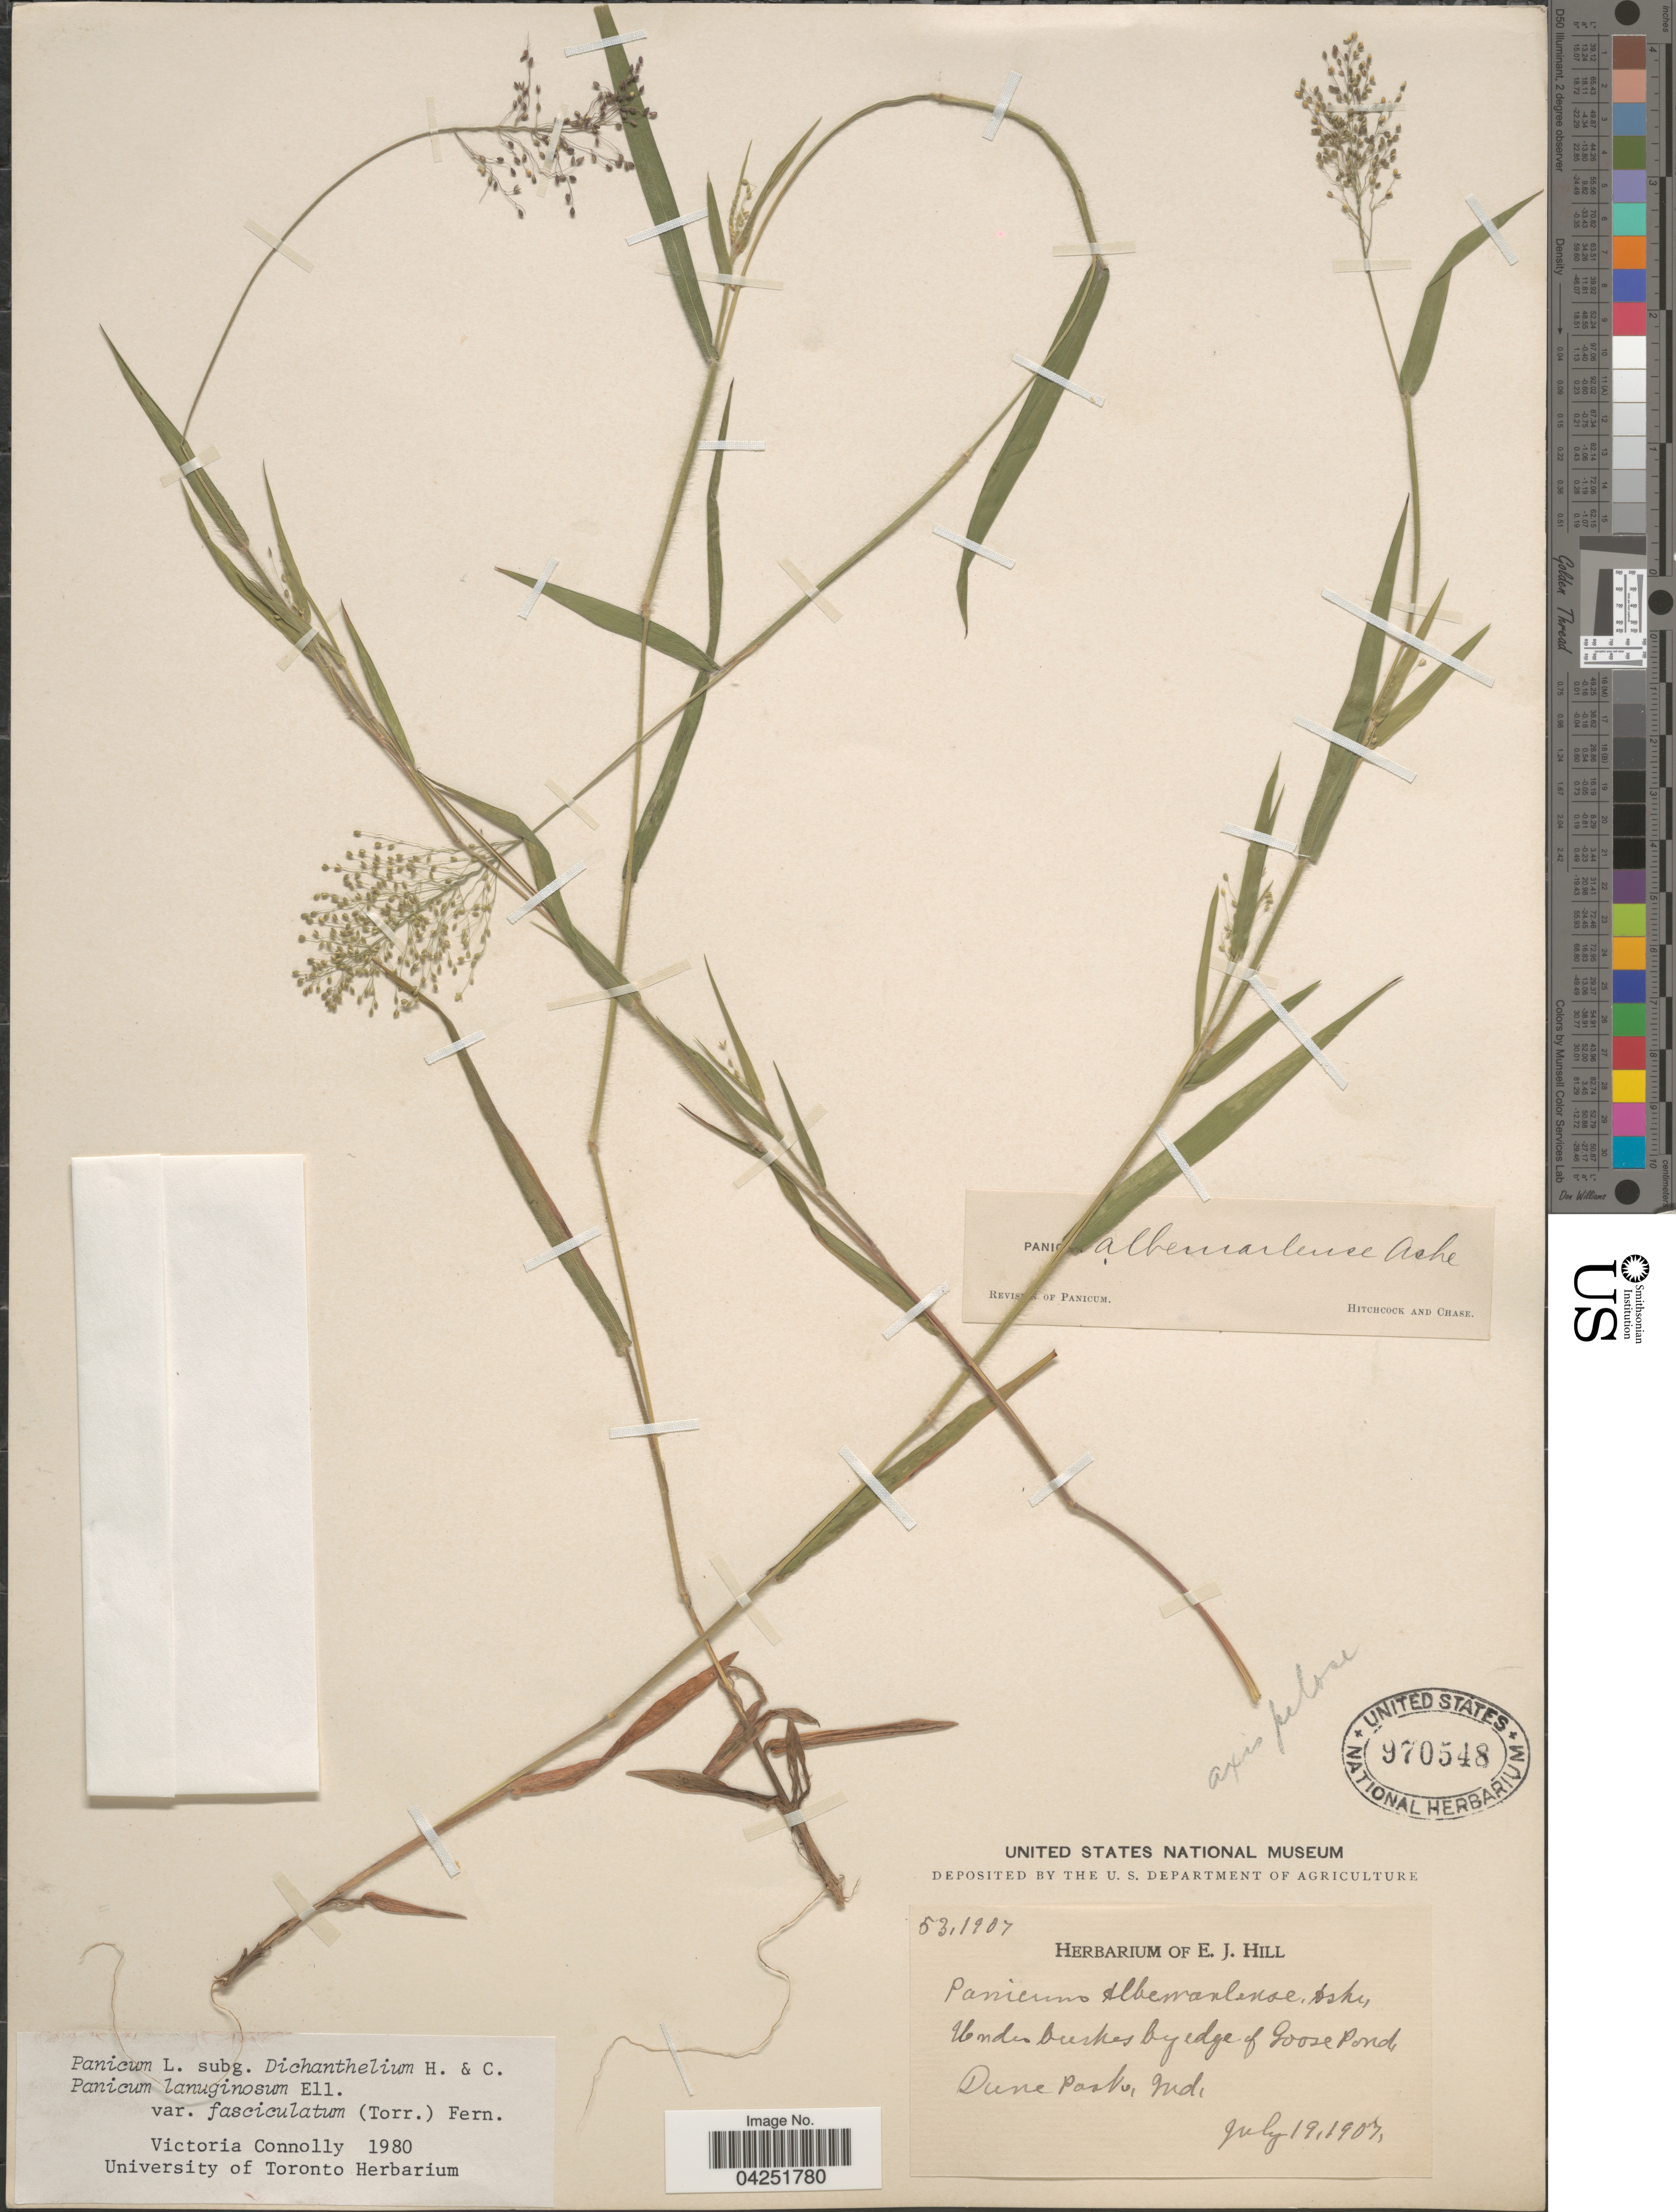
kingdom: Plantae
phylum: Tracheophyta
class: Liliopsida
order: Poales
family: Poaceae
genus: Dichanthelium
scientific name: Dichanthelium acuminatum var. densiflorum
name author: (Rand & Redfield) Gould & C.A. Clark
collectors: Ex herb. E. J. Hill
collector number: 53,1907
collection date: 1907-07-19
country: United States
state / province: Indiana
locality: Under bushes by edge of Goose Pond, Dune Park.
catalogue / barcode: US 970548